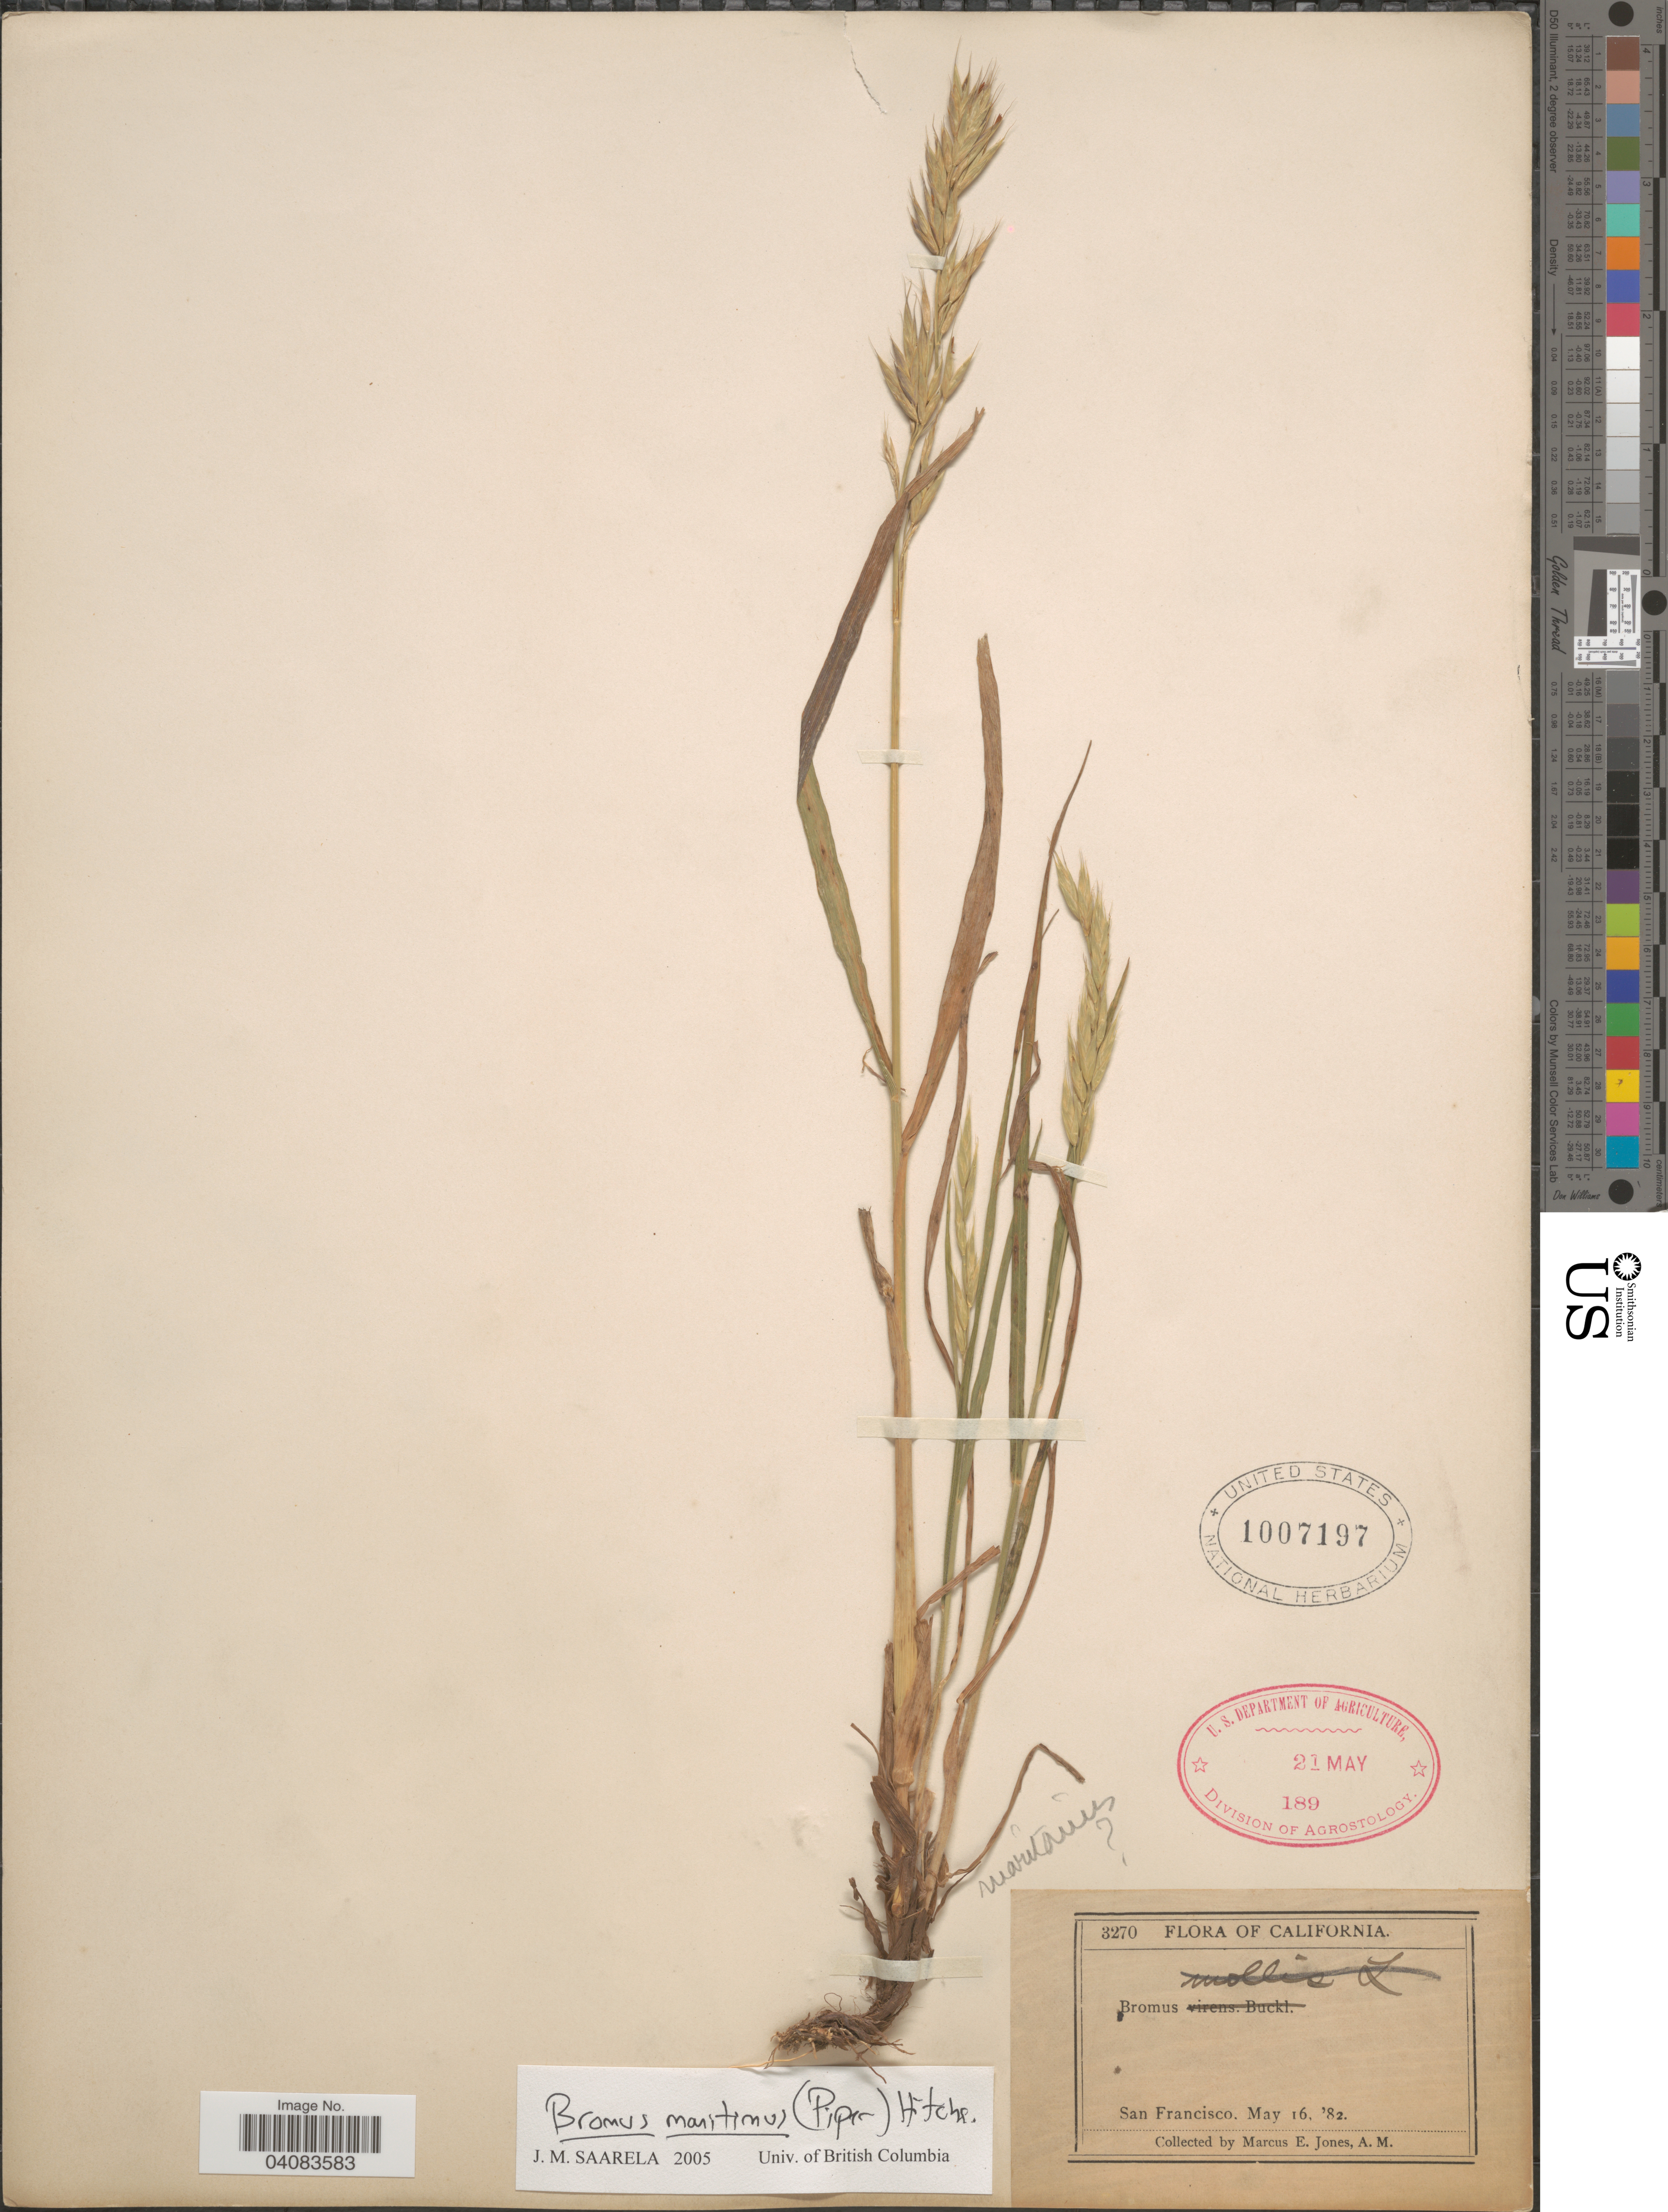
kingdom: Plantae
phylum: Tracheophyta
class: Liliopsida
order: Poales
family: Poaceae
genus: Bromus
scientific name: Bromus marginatus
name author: Nees ex Steud.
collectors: M. E. Jones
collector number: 3270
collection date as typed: Transcribed d/m/y: 16/5/82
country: United States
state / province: California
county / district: San Francisco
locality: San Francisco.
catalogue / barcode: US 1007197